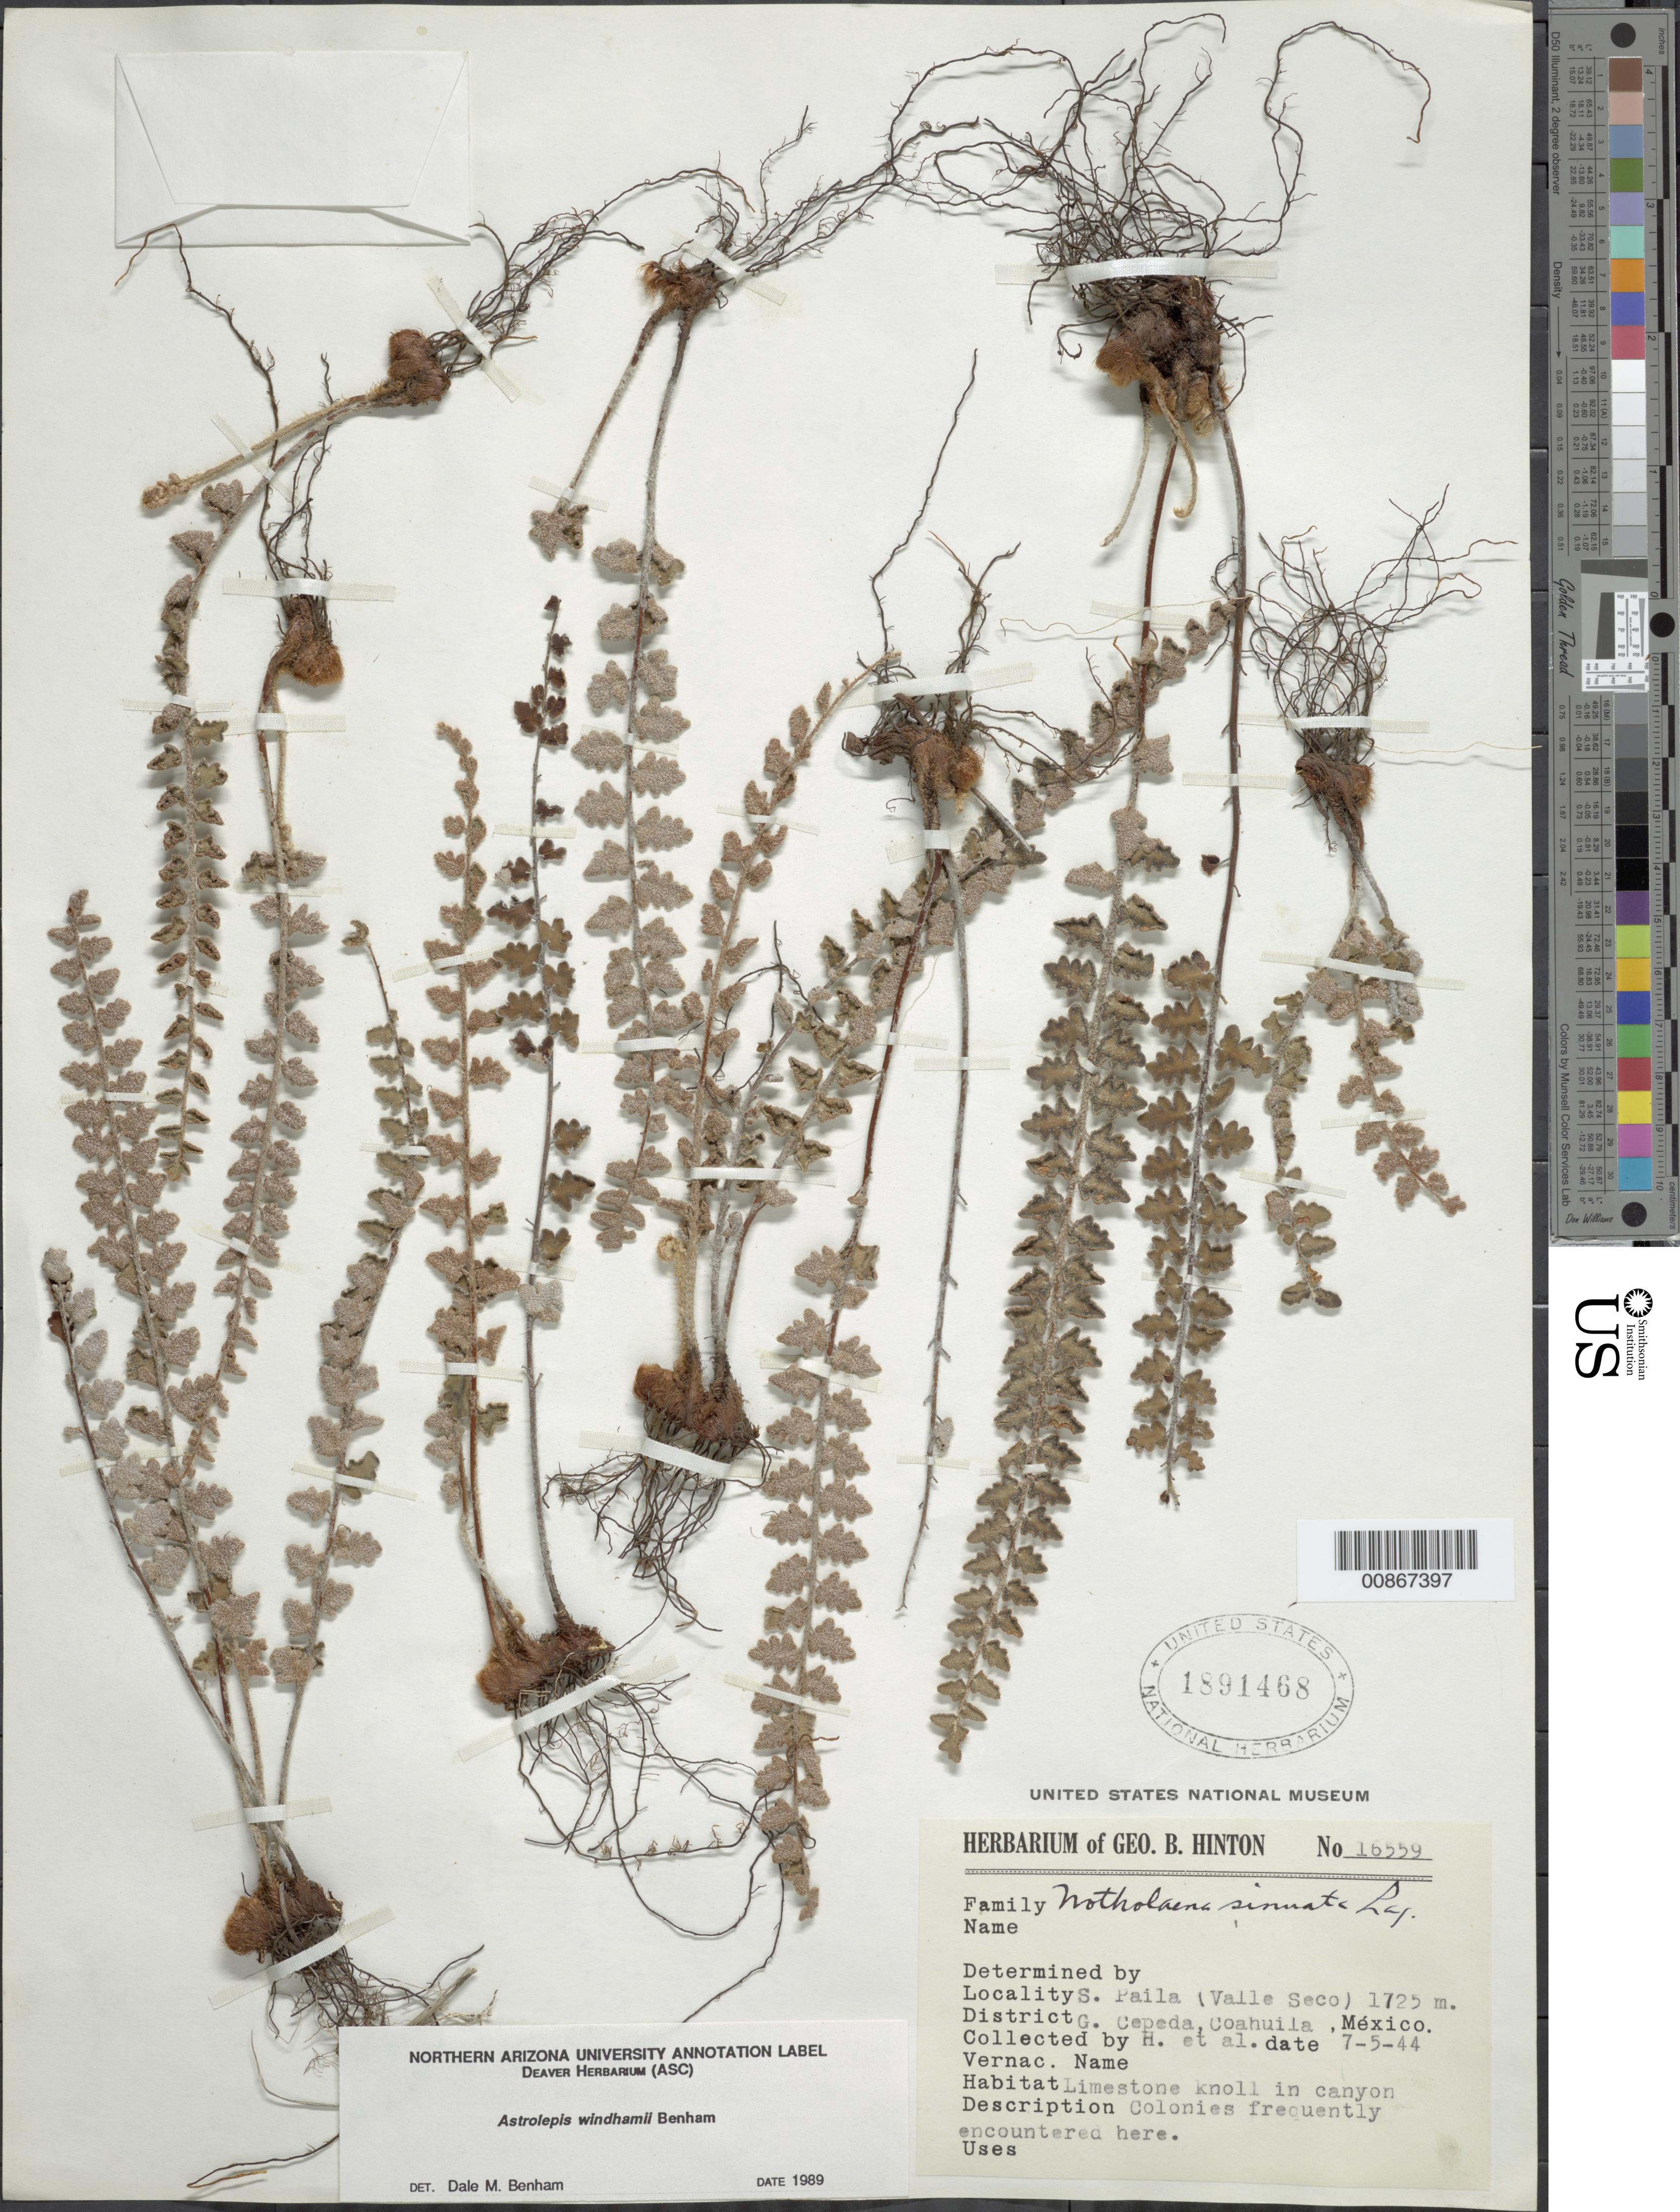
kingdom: Plantae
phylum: Tracheophyta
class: Polypodiopsida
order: Polypodiales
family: Pteridaceae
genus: Astrolepis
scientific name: Astrolepis sinuata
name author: (Lag. ex Sw.) D.M. Benham & Windham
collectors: G. B. Hinton & et al.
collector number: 16559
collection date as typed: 05 Jul 1944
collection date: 1944-07-05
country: Mexico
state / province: Coahuila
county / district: General Cepeda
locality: S. Paila (Valle Seco). District G. Cepeda, Coahuila.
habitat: Limestone knoll in canyon.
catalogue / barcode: US 1891468